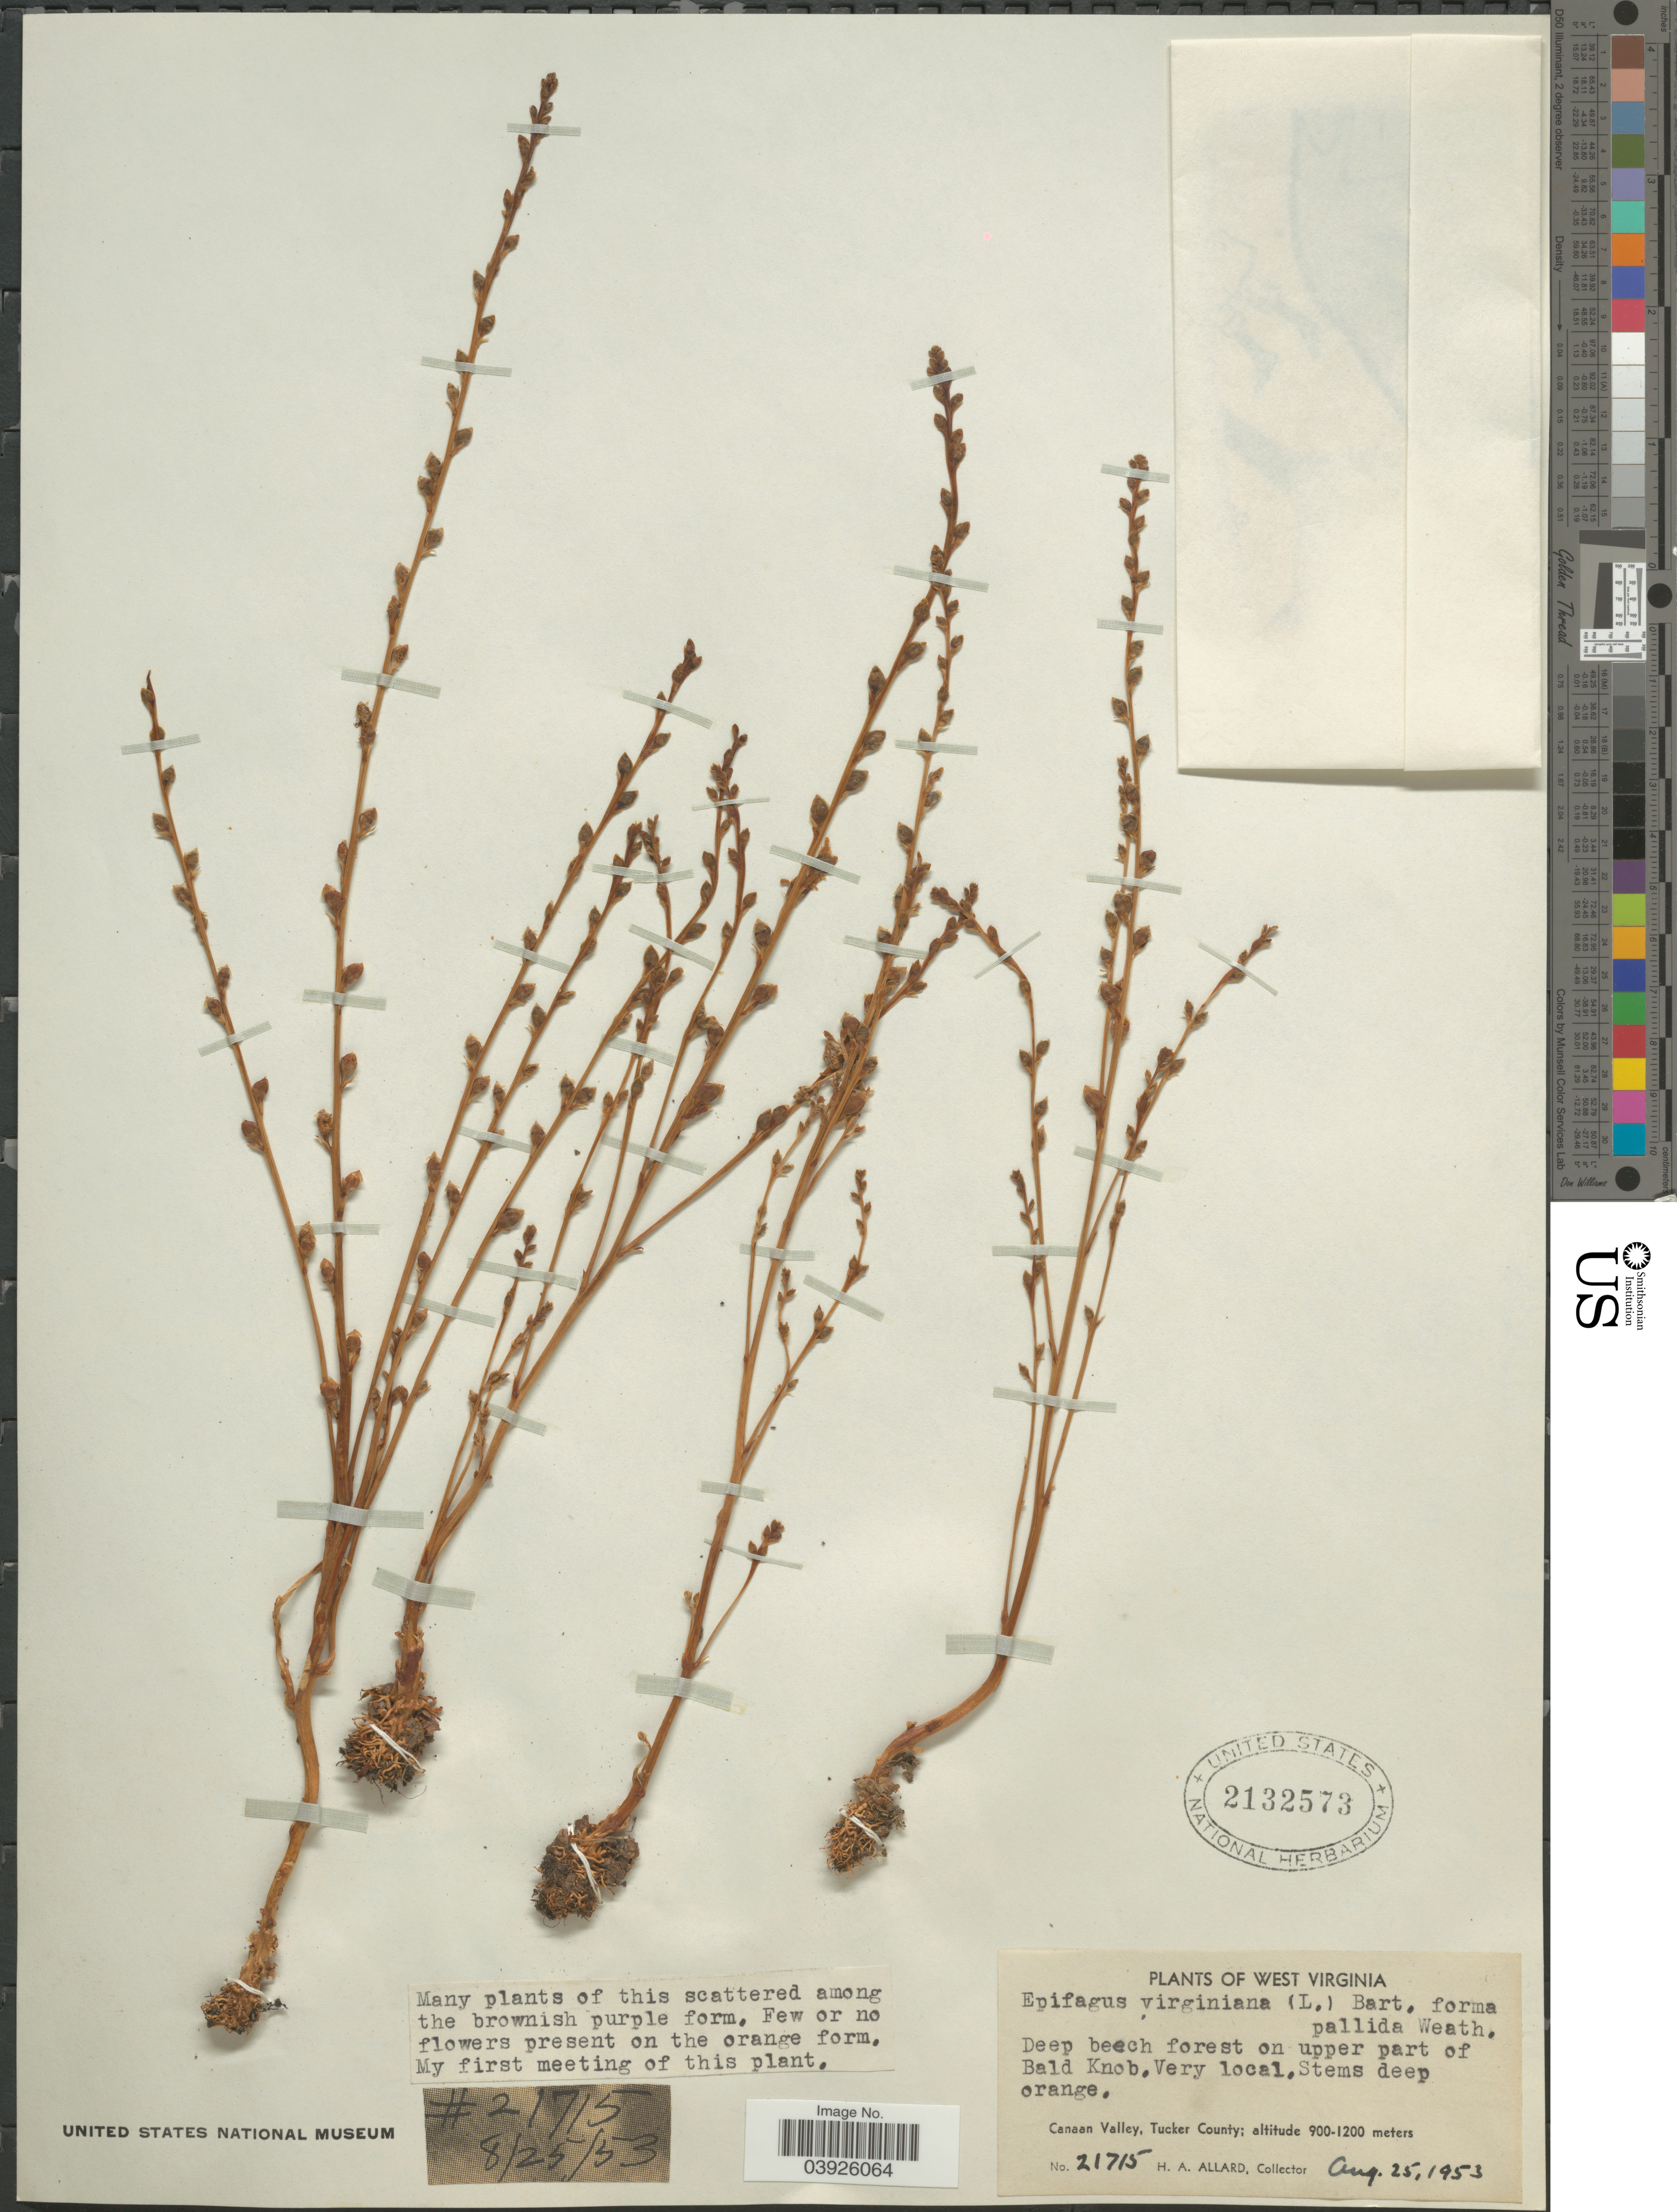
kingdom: Plantae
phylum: Tracheophyta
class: Magnoliopsida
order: Lamiales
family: Orobanchaceae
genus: Epifagus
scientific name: Epifagus virginiana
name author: (L.) W.P.C. Barton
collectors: H. A. Allard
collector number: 21715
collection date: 1953-08-25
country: United States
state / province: West Virginia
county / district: Tucker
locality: Deep beech forest on upper part of Bald Knob. Canaan Valley, Tucker County.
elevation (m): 900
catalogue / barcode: US 2132573